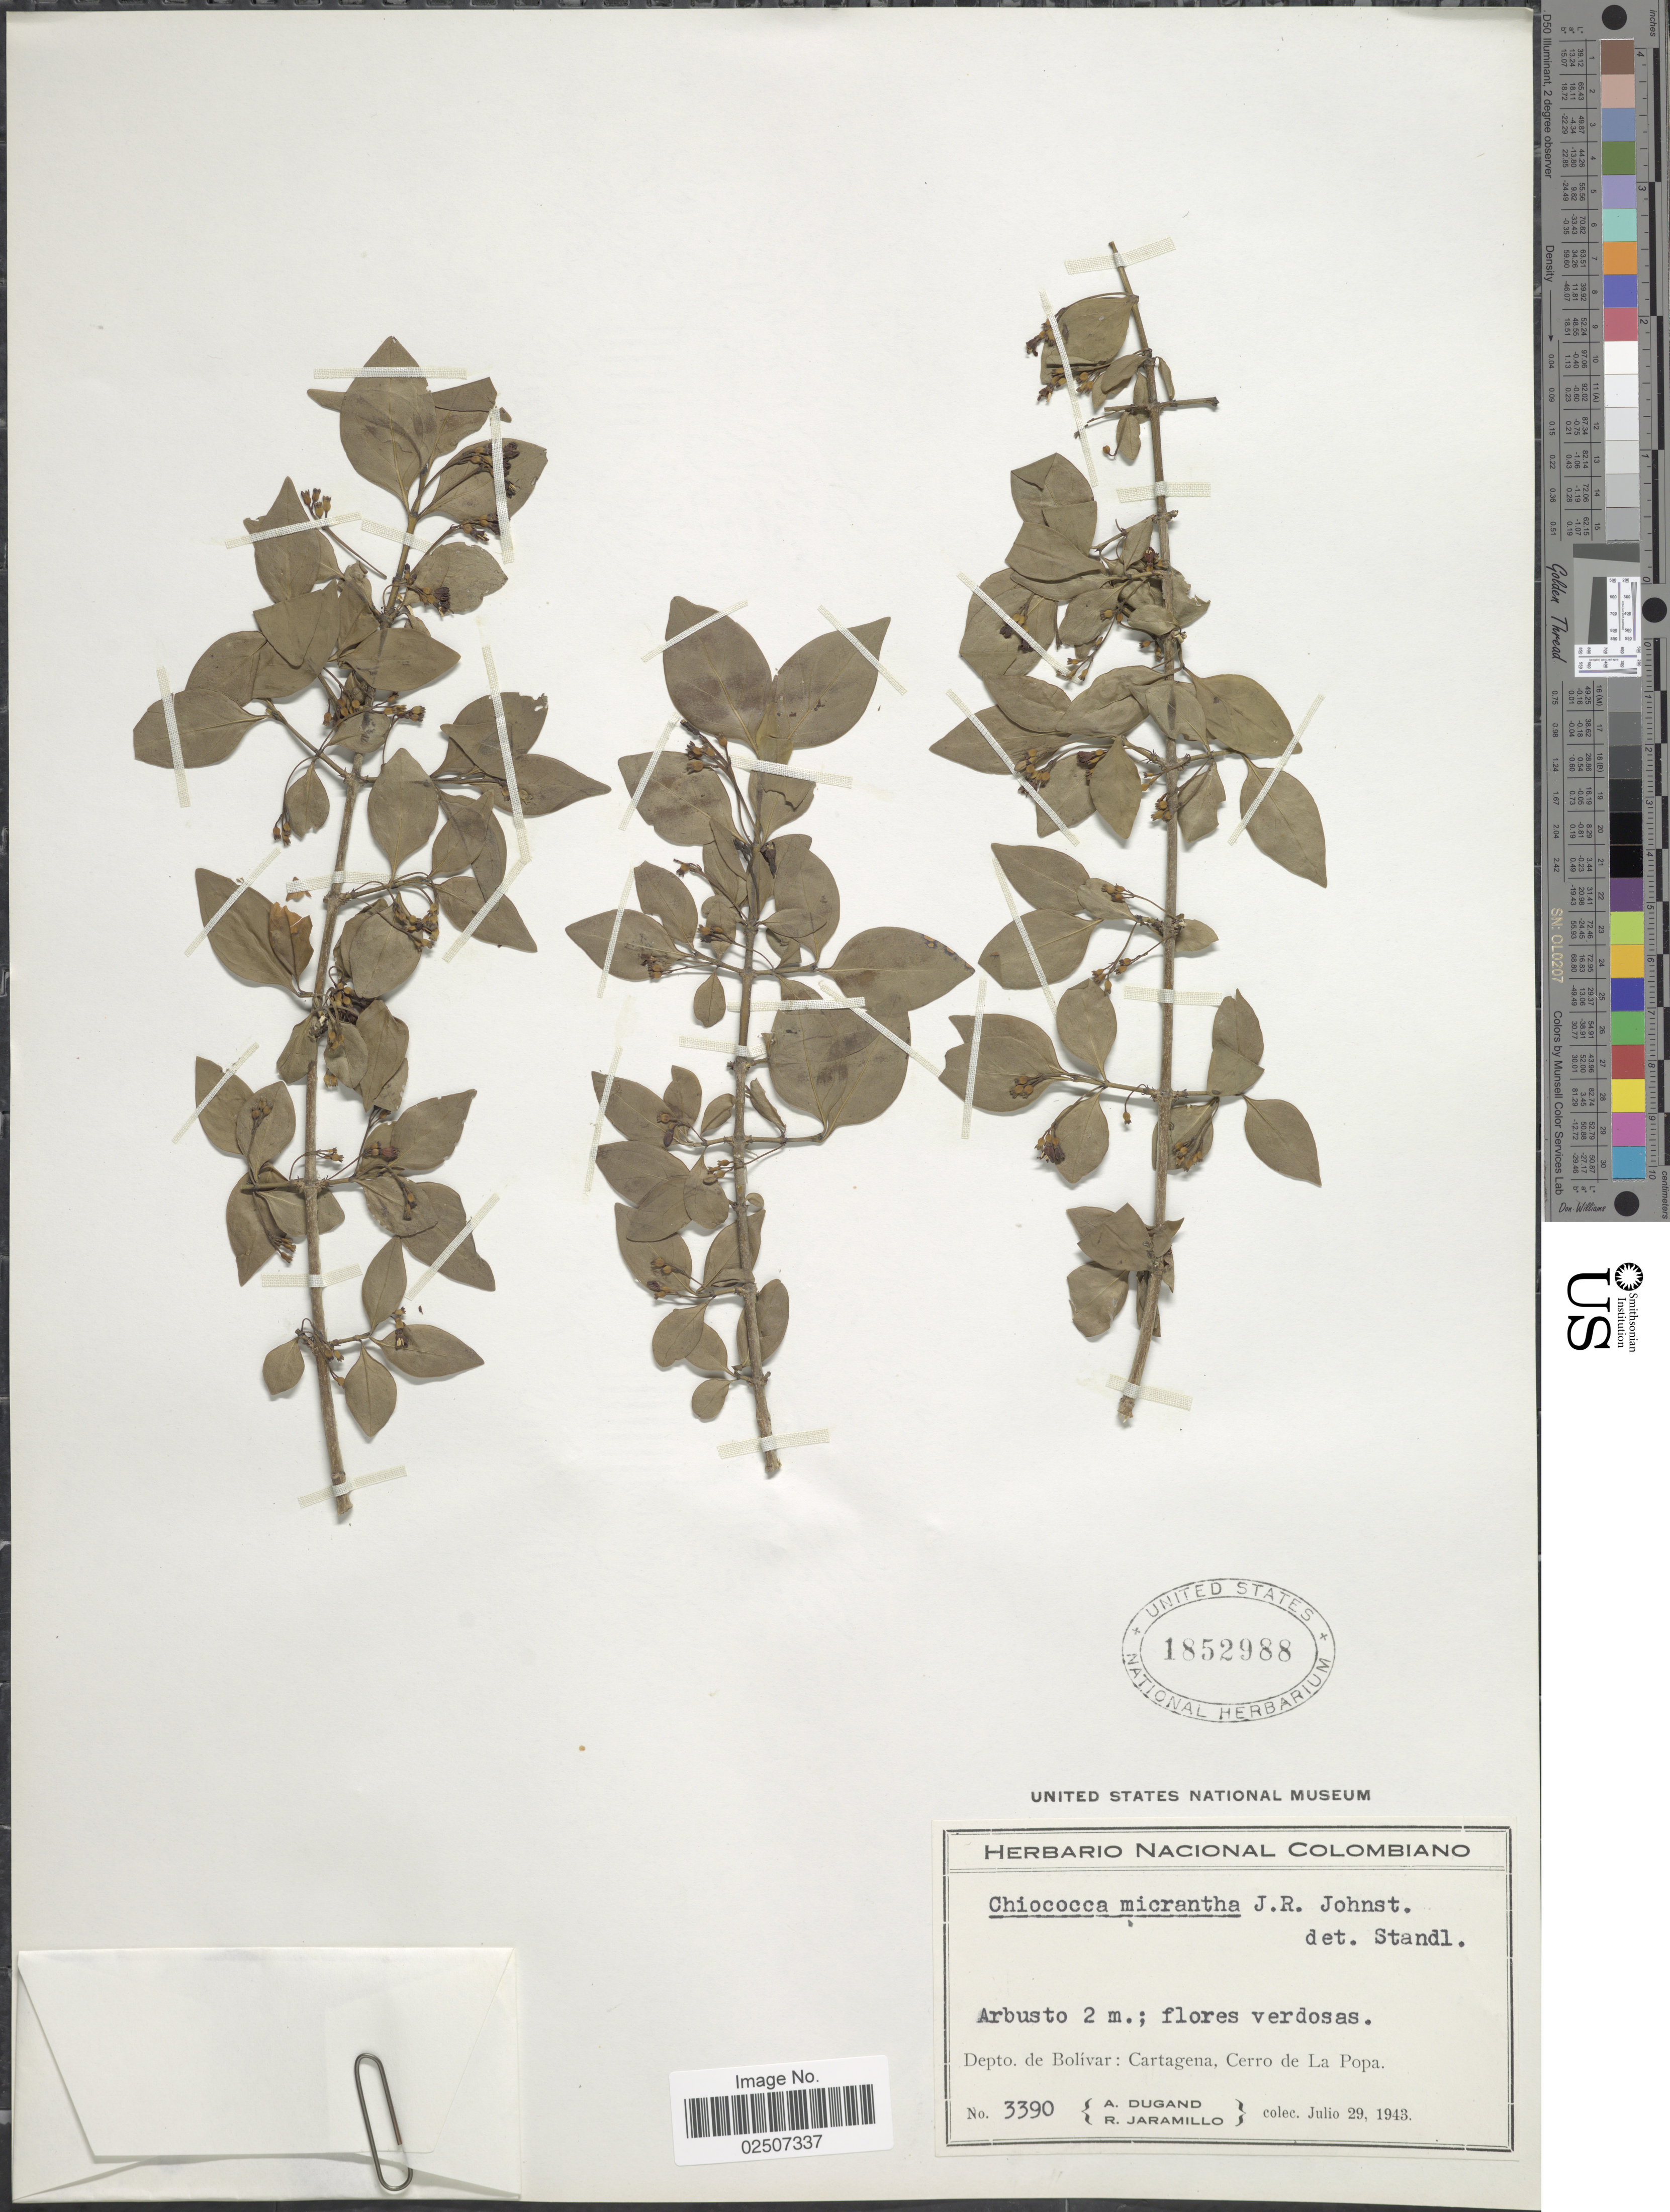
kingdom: Plantae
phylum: Tracheophyta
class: Magnoliopsida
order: Gentianales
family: Rubiaceae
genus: Chiococca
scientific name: Chiococca alba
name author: (L.) Hitchc.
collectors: A. Dugand & R. Jaramillo M.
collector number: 3390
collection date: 1943-07-29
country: Colombia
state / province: Bolívar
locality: Depto. de Bolivar: Cartagena, Cerro de La Popa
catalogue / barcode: US 1852988